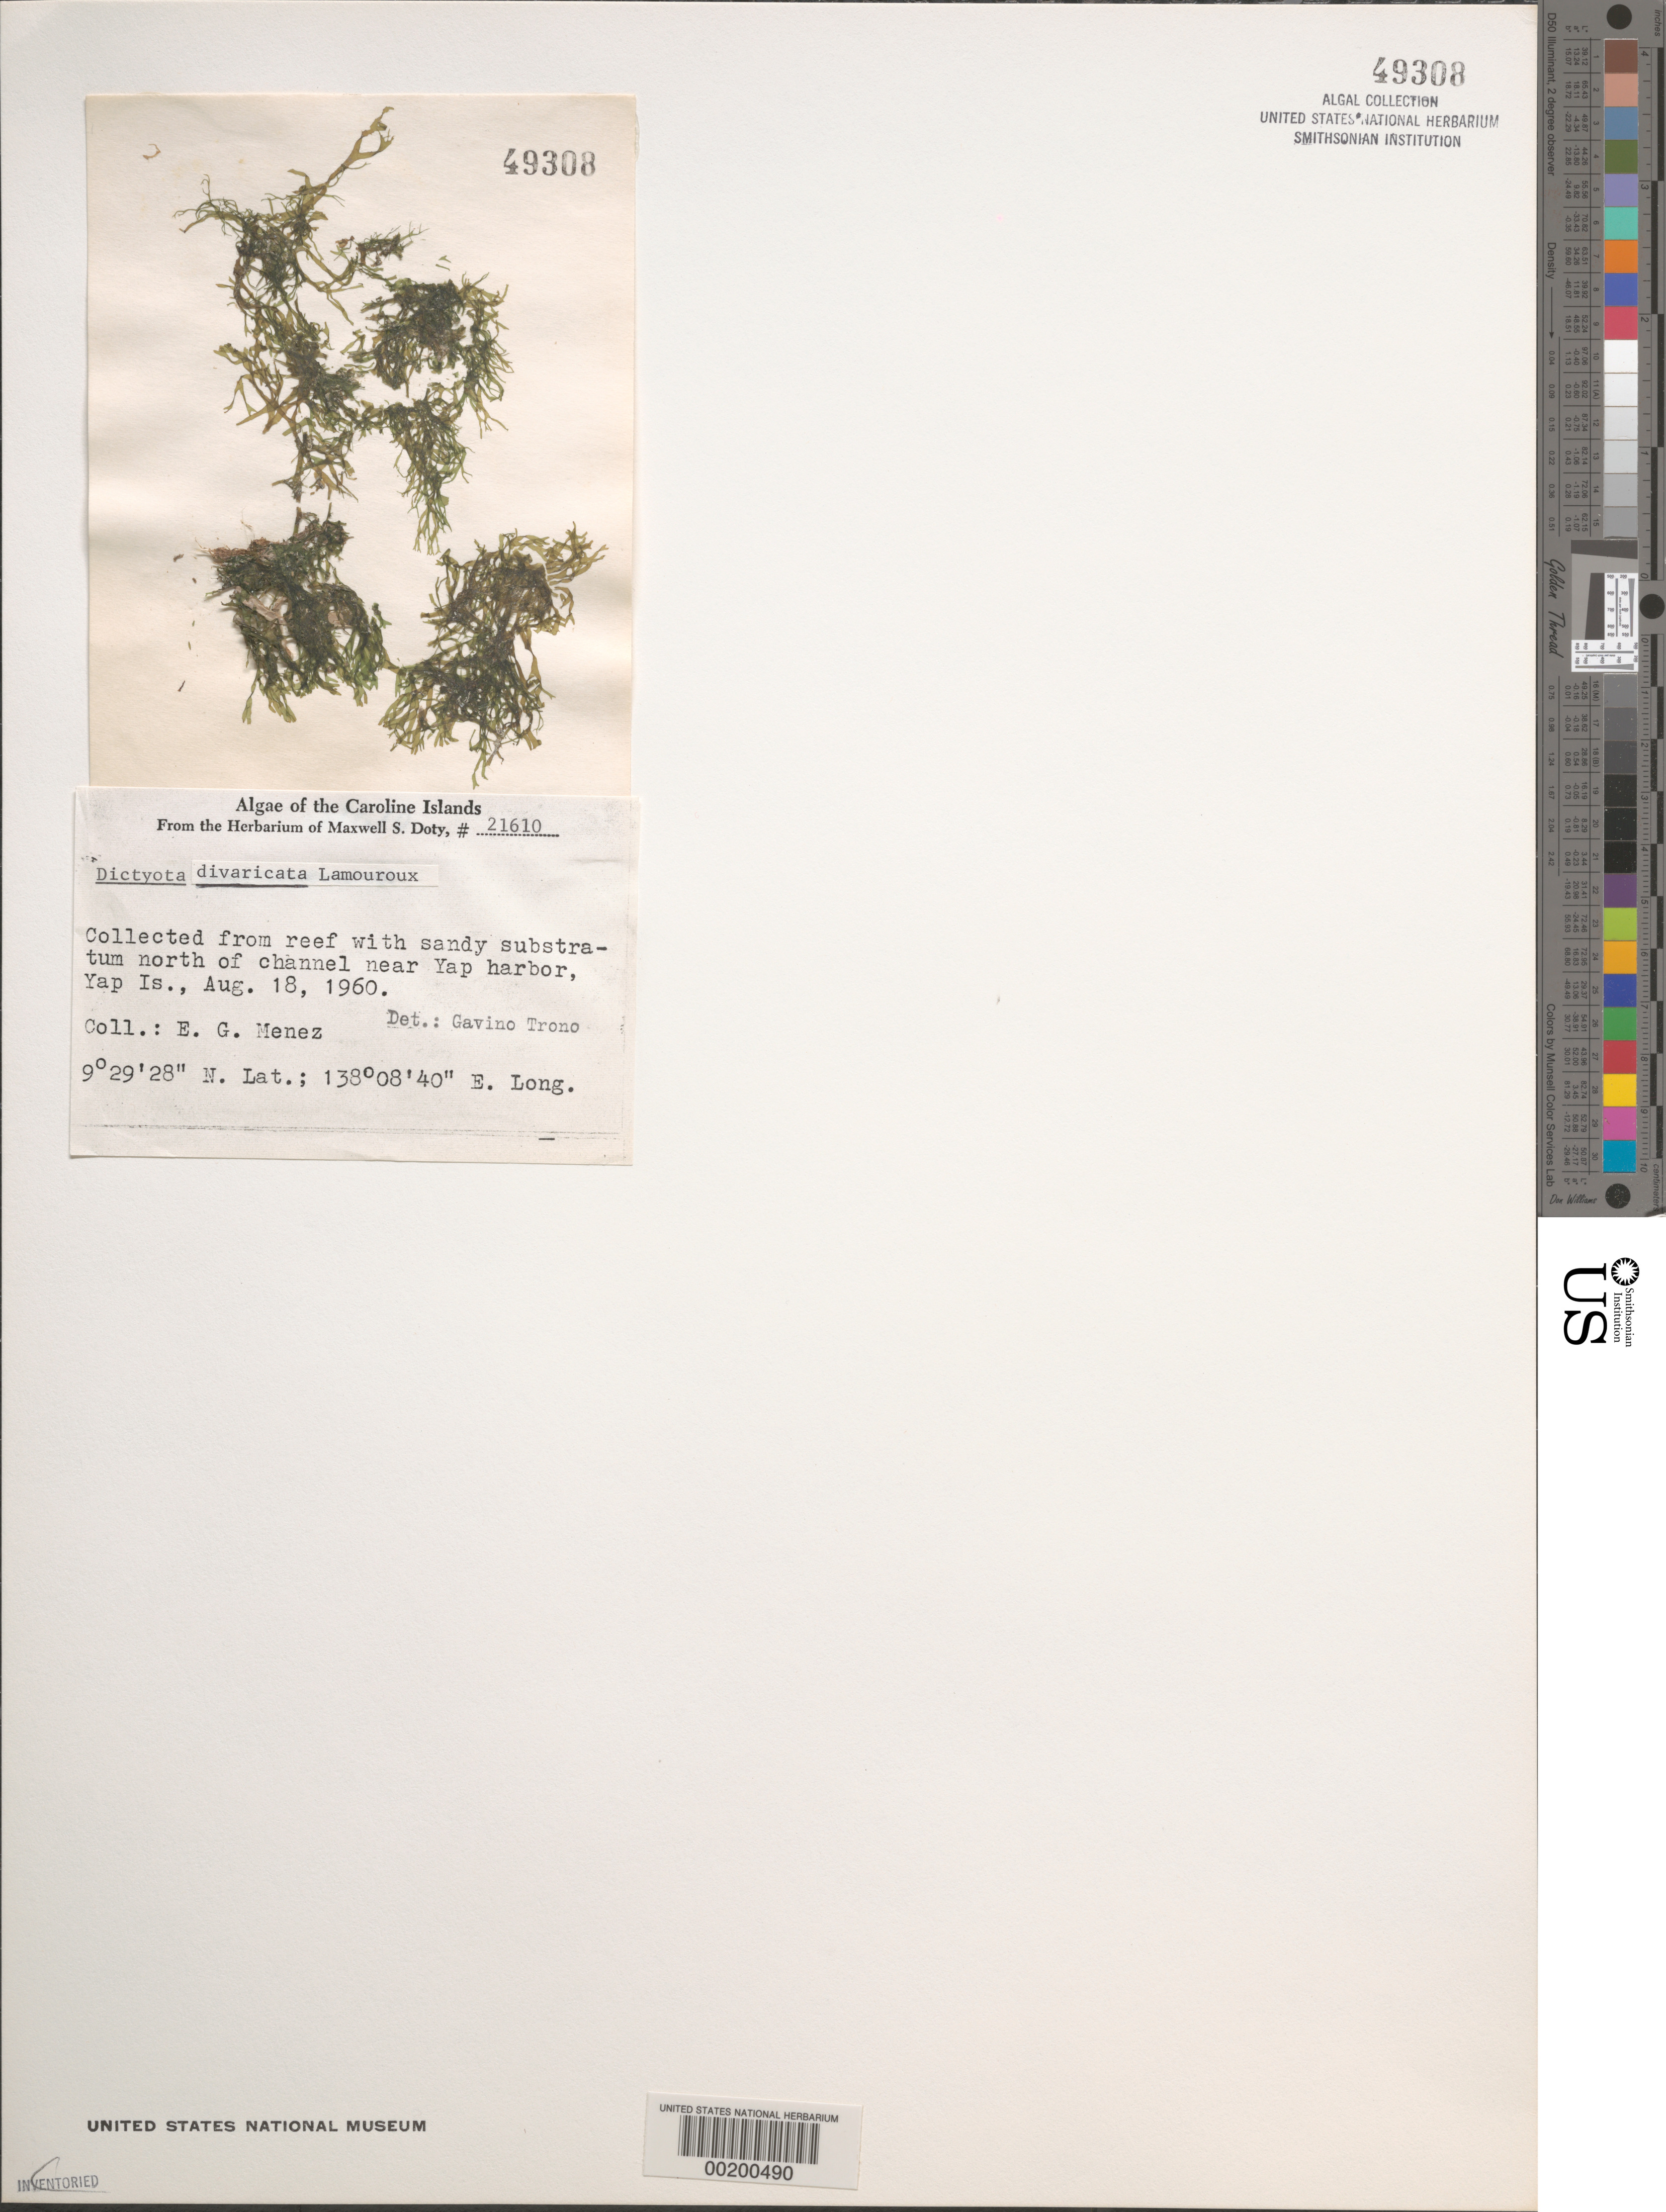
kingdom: Chromista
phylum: Ochrophyta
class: Phaeophyceae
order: Dictyotales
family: Dictyotaceae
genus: Dictyota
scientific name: Dictyota divaricata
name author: J.V.Lamouroux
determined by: Trono, Gavino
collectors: Meñez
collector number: MSD 21610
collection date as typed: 18 Aug 1960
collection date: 1960-08-18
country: Micronesia, Federated States of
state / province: Yap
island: Yap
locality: Near Yap Harbor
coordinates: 9 29' 28" N, 138 08' 40" E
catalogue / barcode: US 49308